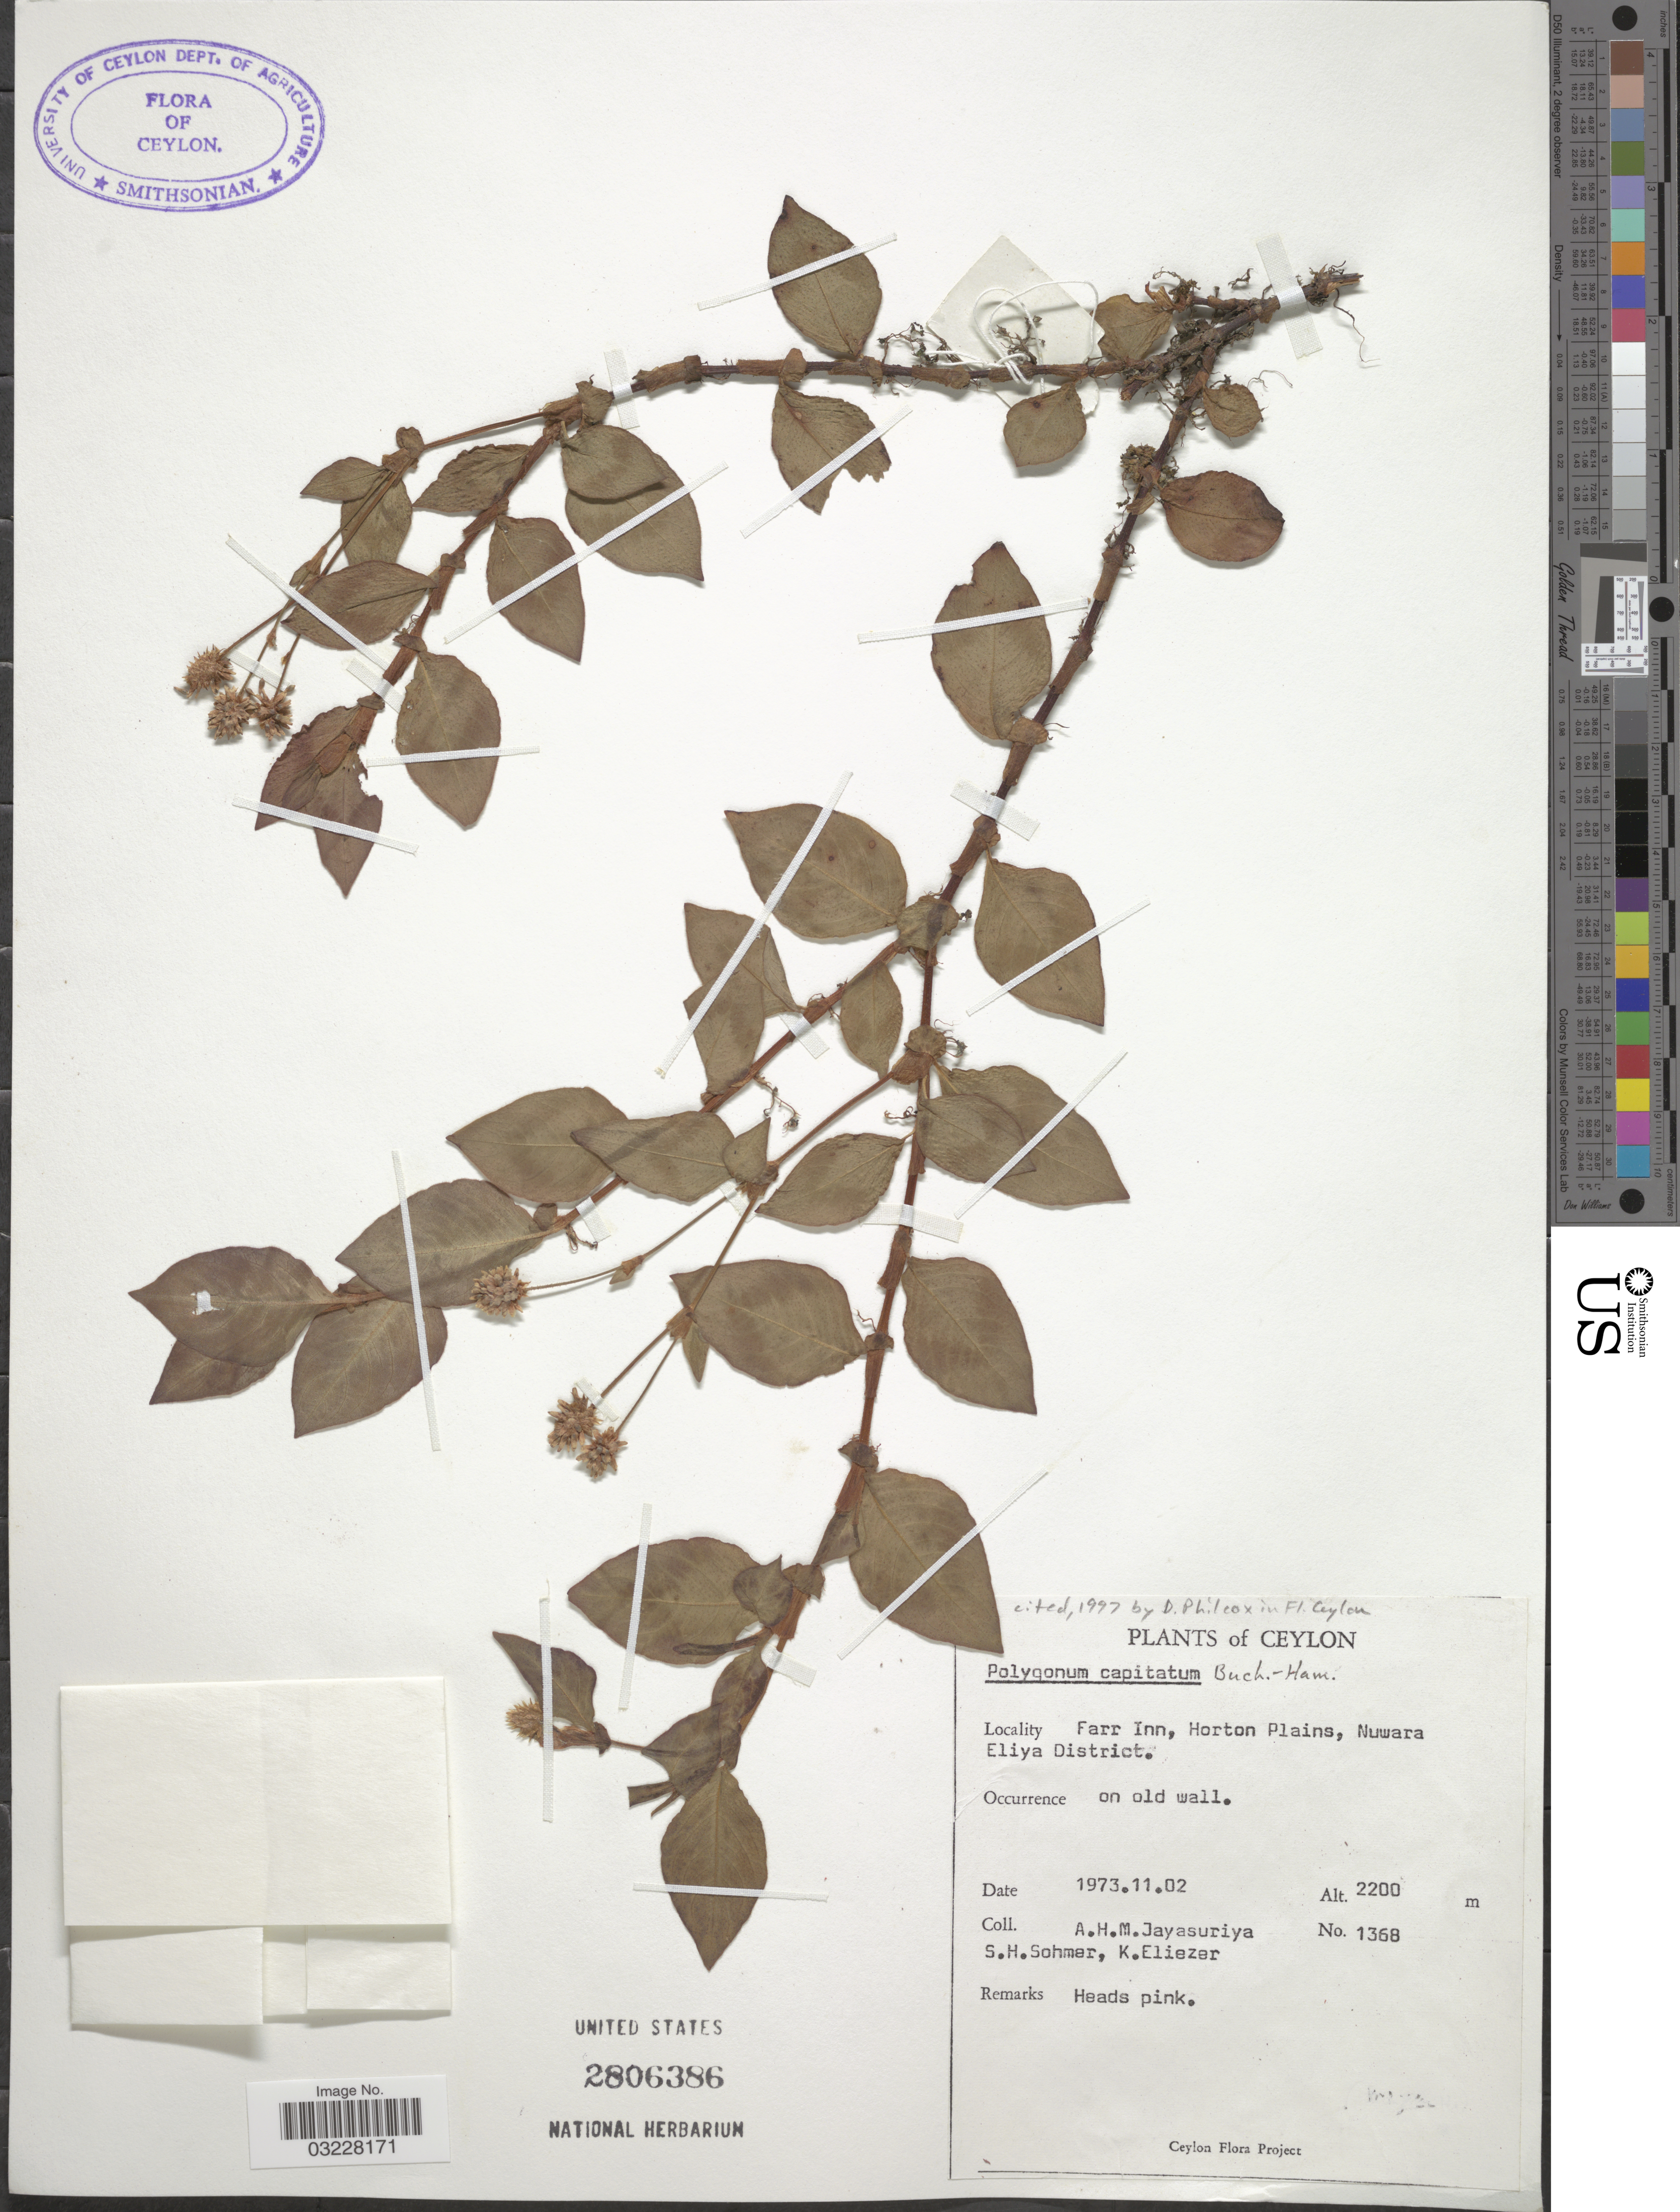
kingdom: Plantae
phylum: Tracheophyta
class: Magnoliopsida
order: Caryophyllales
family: Polygonaceae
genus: Polygonum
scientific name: Polygonum capitatum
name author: Buch.-Ham. ex D. Don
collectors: A. H. Jayasuriya, S. H. Sohmer & K. Eliezer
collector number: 1368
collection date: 1973-11-02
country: Sri Lanka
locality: Ceylon. Farr Inn, Horton Plains, Nuwara Eliya District.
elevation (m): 2200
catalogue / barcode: US 2806386